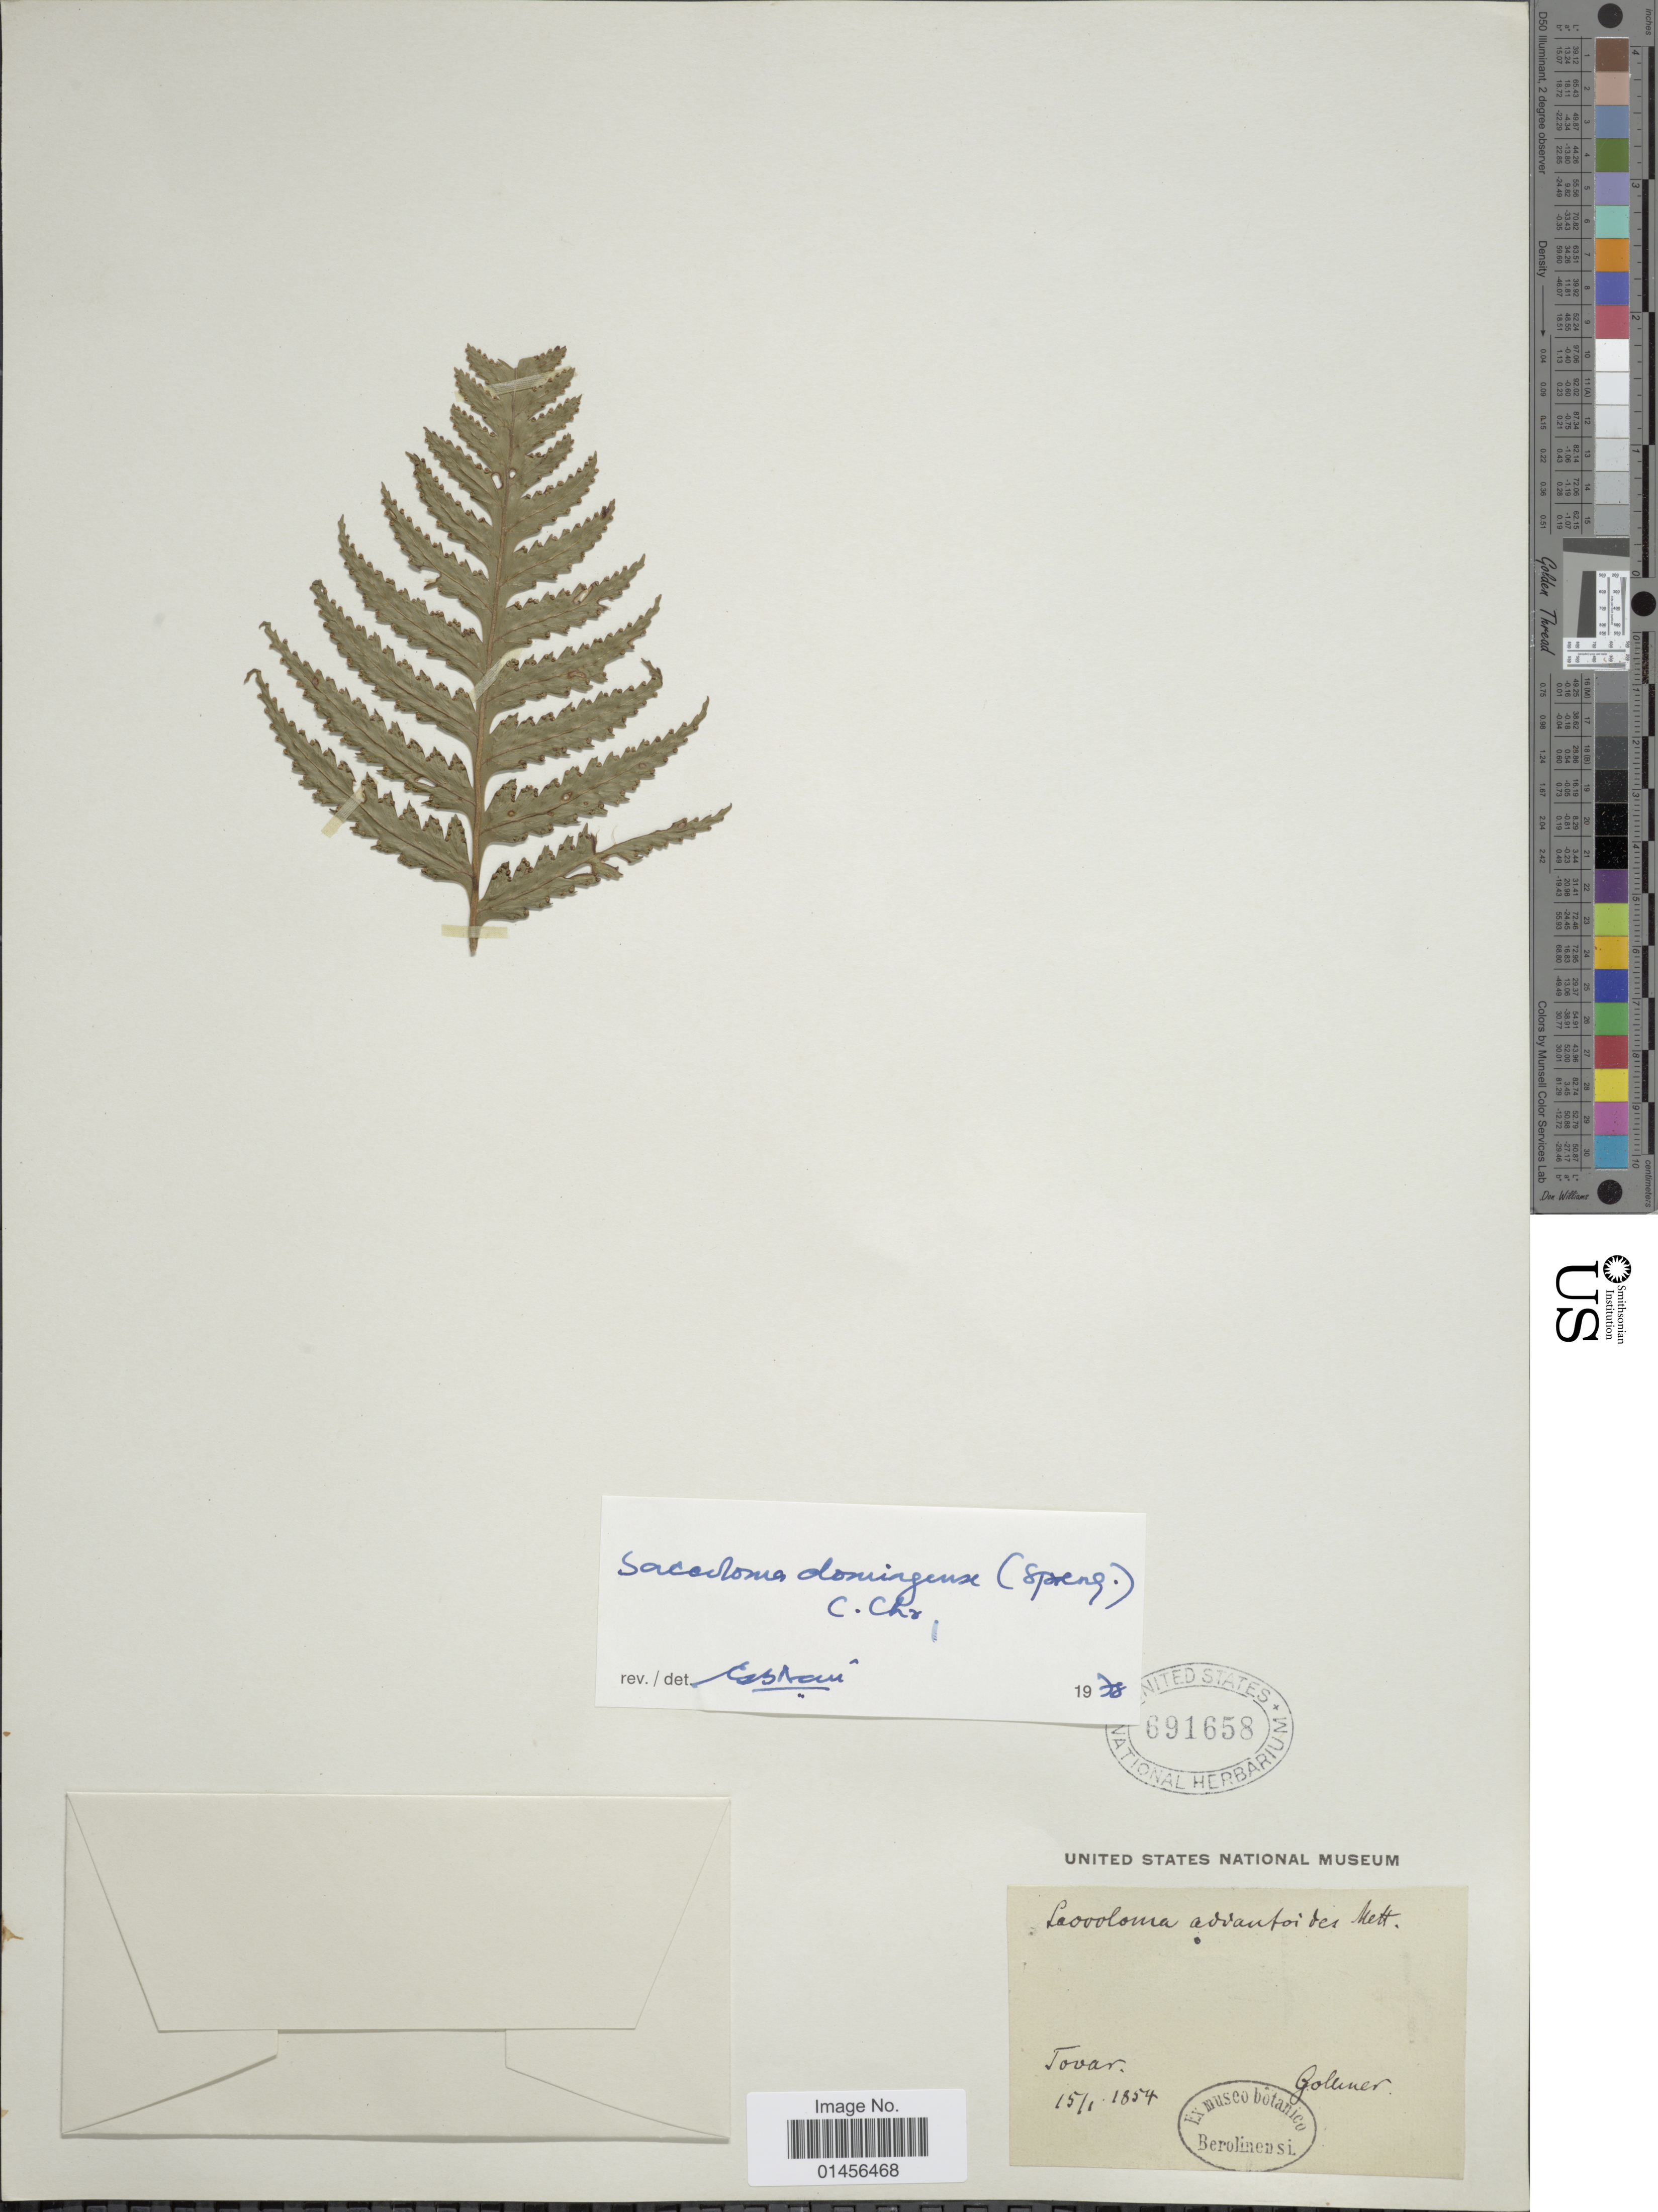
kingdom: Plantae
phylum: Tracheophyta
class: Polypodiopsida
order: Polypodiales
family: Saccolomataceae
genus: Saccoloma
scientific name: Saccoloma domingense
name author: (Spreng.) C. Chr.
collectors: -. Gollmer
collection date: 1854-01-15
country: Venezuela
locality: Tovar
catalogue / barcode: US 691658